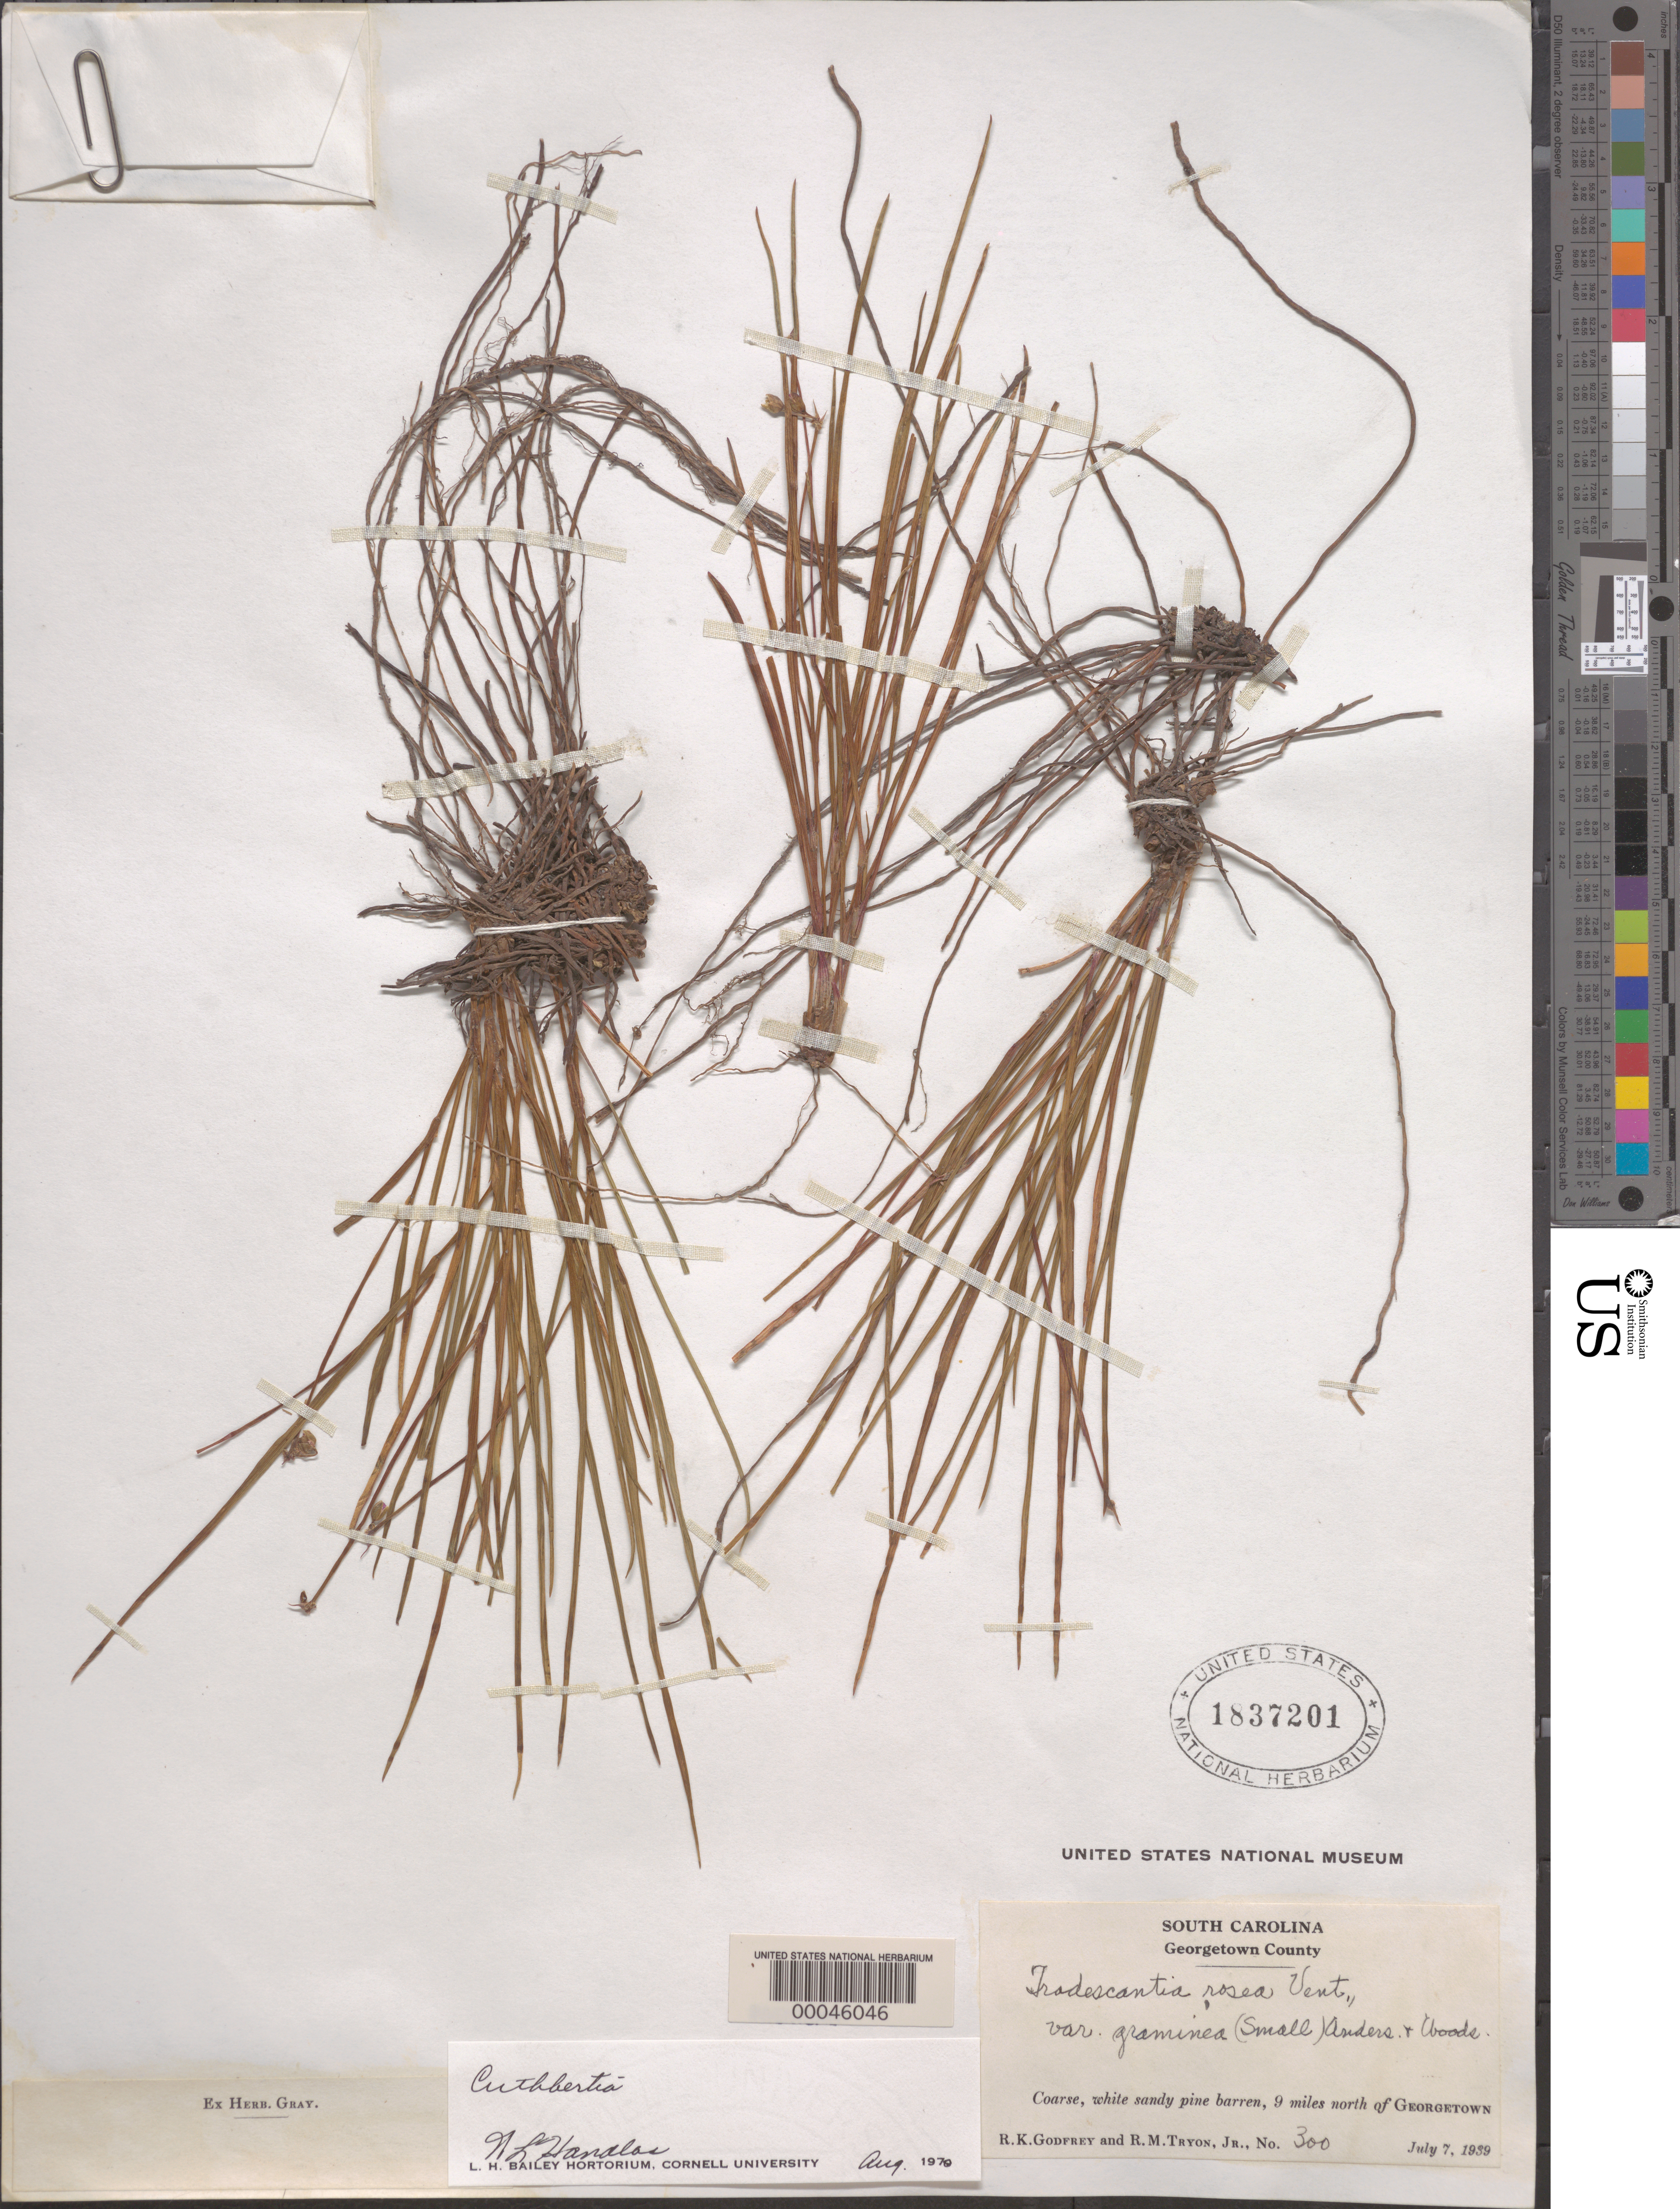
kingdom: Plantae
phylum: Tracheophyta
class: Liliopsida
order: Commelinales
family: Commelinaceae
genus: Cuthbertia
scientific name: Cuthbertia graminea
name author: Small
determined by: Strong, Mark T., (BOT), Smithsonian Institution - National Museum of Natural History (UNITED STATES)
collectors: R. K. Godfrey & R. M. Tryon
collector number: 300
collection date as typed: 07 Jul 1939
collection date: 1939-07-07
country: United States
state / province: South Carolina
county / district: Georgetown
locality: N of georgetown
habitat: Excavated sand pockets, pine barren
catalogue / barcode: US 1837201